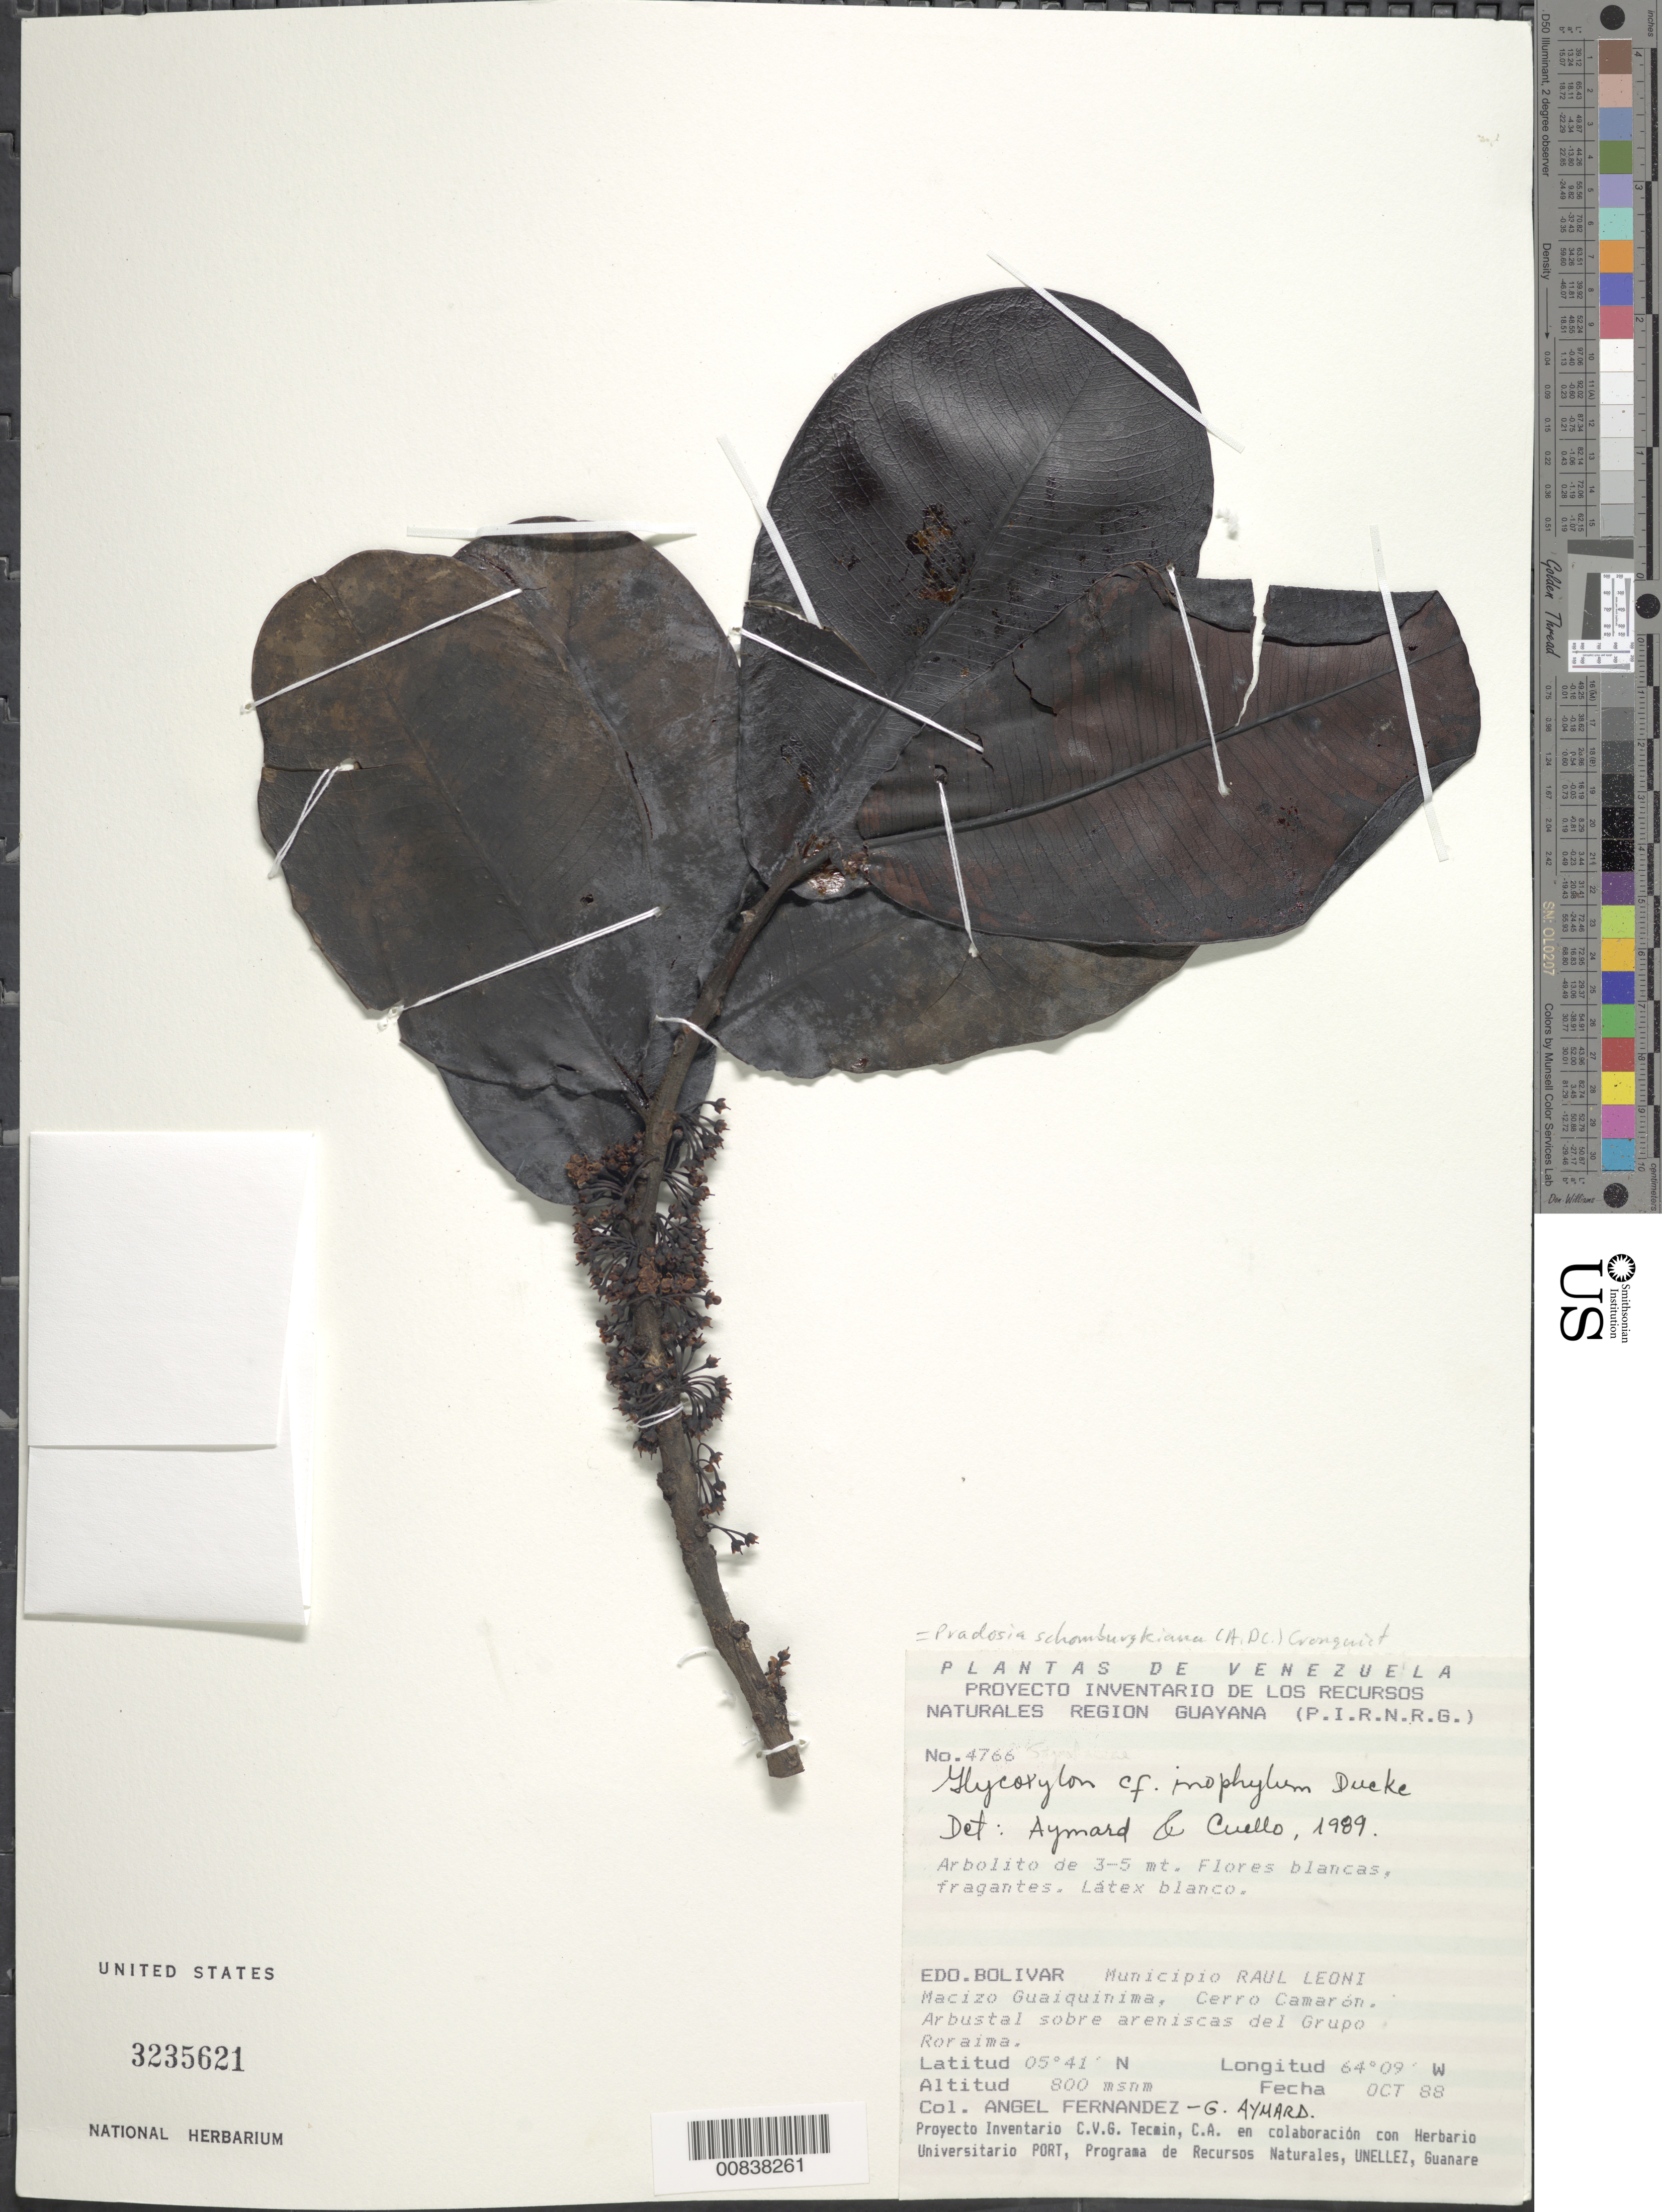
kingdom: Plantae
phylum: Tracheophyta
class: Magnoliopsida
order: Ericales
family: Sapotaceae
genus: Pradosia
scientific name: Pradosia schomburgkiana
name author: (A. DC.) Cronq.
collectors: A. Fernández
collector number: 4766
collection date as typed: Oct-88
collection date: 1988-10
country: Venezuela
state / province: Bolívar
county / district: Angostura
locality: Mun. Raúl Leoni [=Angostura], Macizo Guaiquinima, Cerro Camarón, Grupo Roraima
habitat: Arbustal sobre areniscas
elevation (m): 800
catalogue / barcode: US 3235621